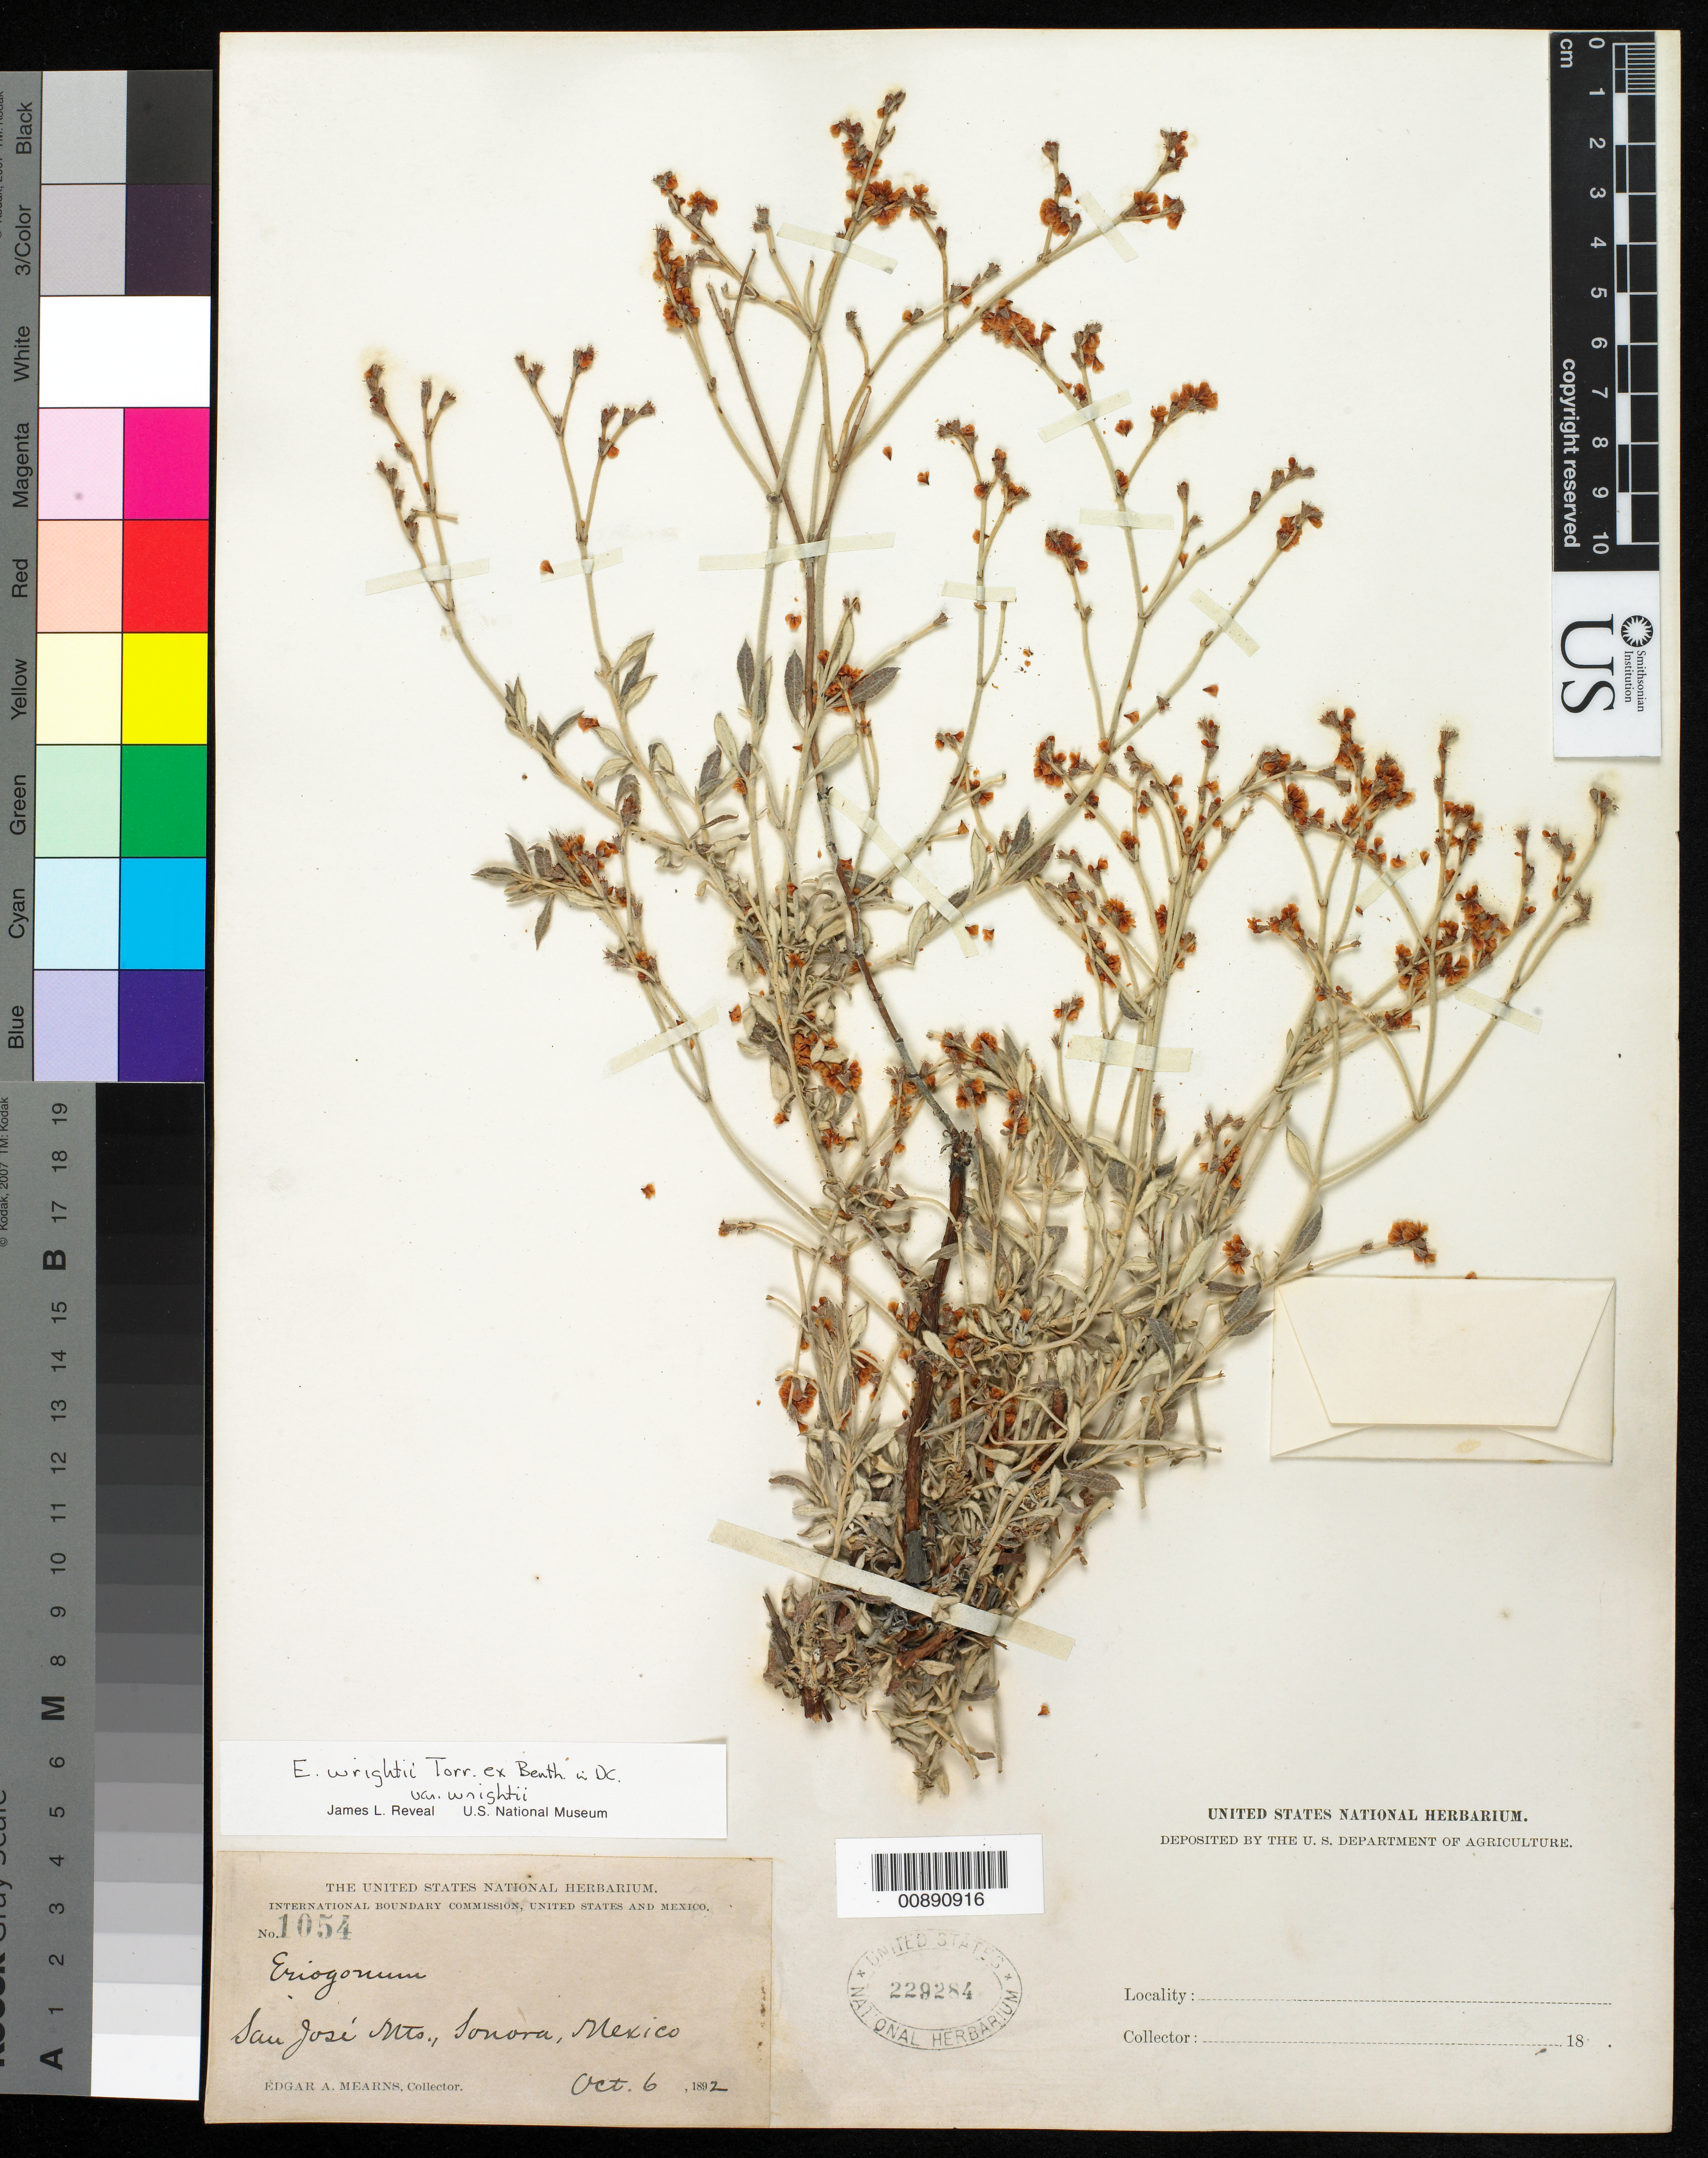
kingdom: Plantae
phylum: Tracheophyta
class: Magnoliopsida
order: Caryophyllales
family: Polygonaceae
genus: Eriogonum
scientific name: Eriogonum wrightii var. wrightii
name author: Torr. ex Benth.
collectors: E. A. Mearns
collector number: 1054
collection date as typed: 06 Oct 1892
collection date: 1892-10-06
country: Mexico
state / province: Sonora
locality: San José Mts., Sonora.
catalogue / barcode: US 229284